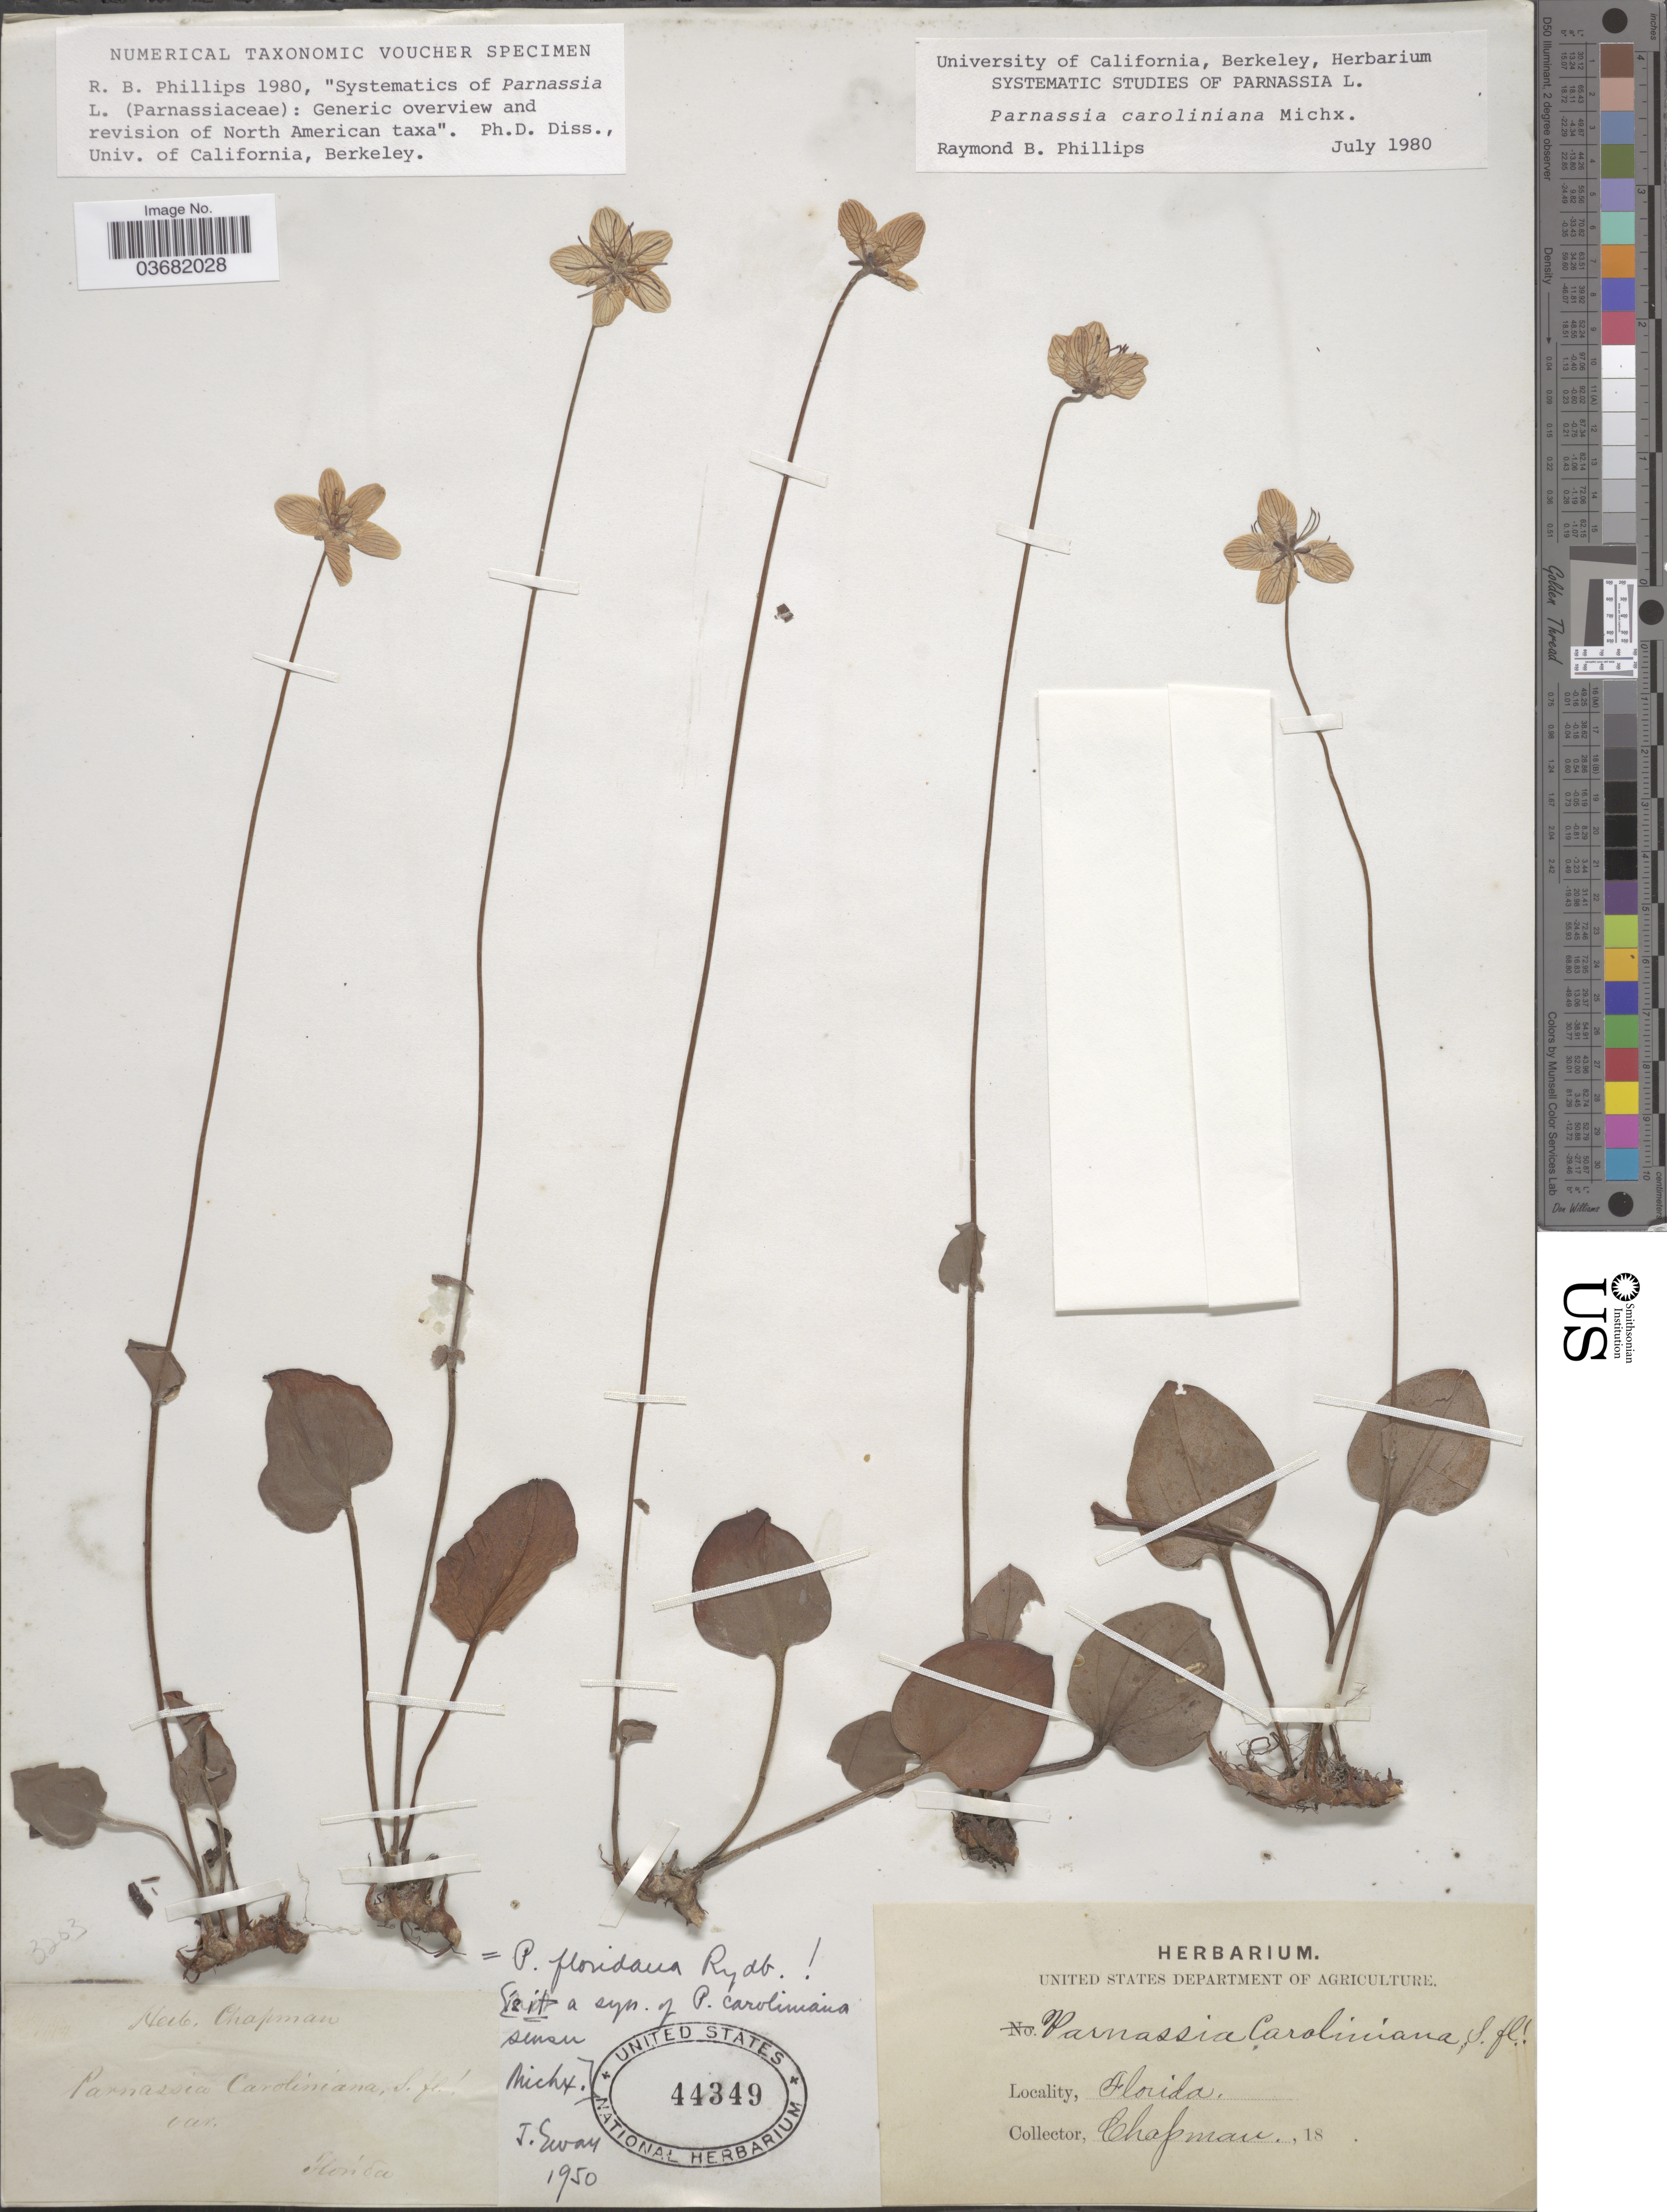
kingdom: Plantae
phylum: Tracheophyta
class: Magnoliopsida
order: Celastrales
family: Parnassiaceae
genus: Parnassia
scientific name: Parnassia caroliniana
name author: Michx.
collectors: A. Chapman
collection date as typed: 18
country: United States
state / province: Florida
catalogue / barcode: US 44349